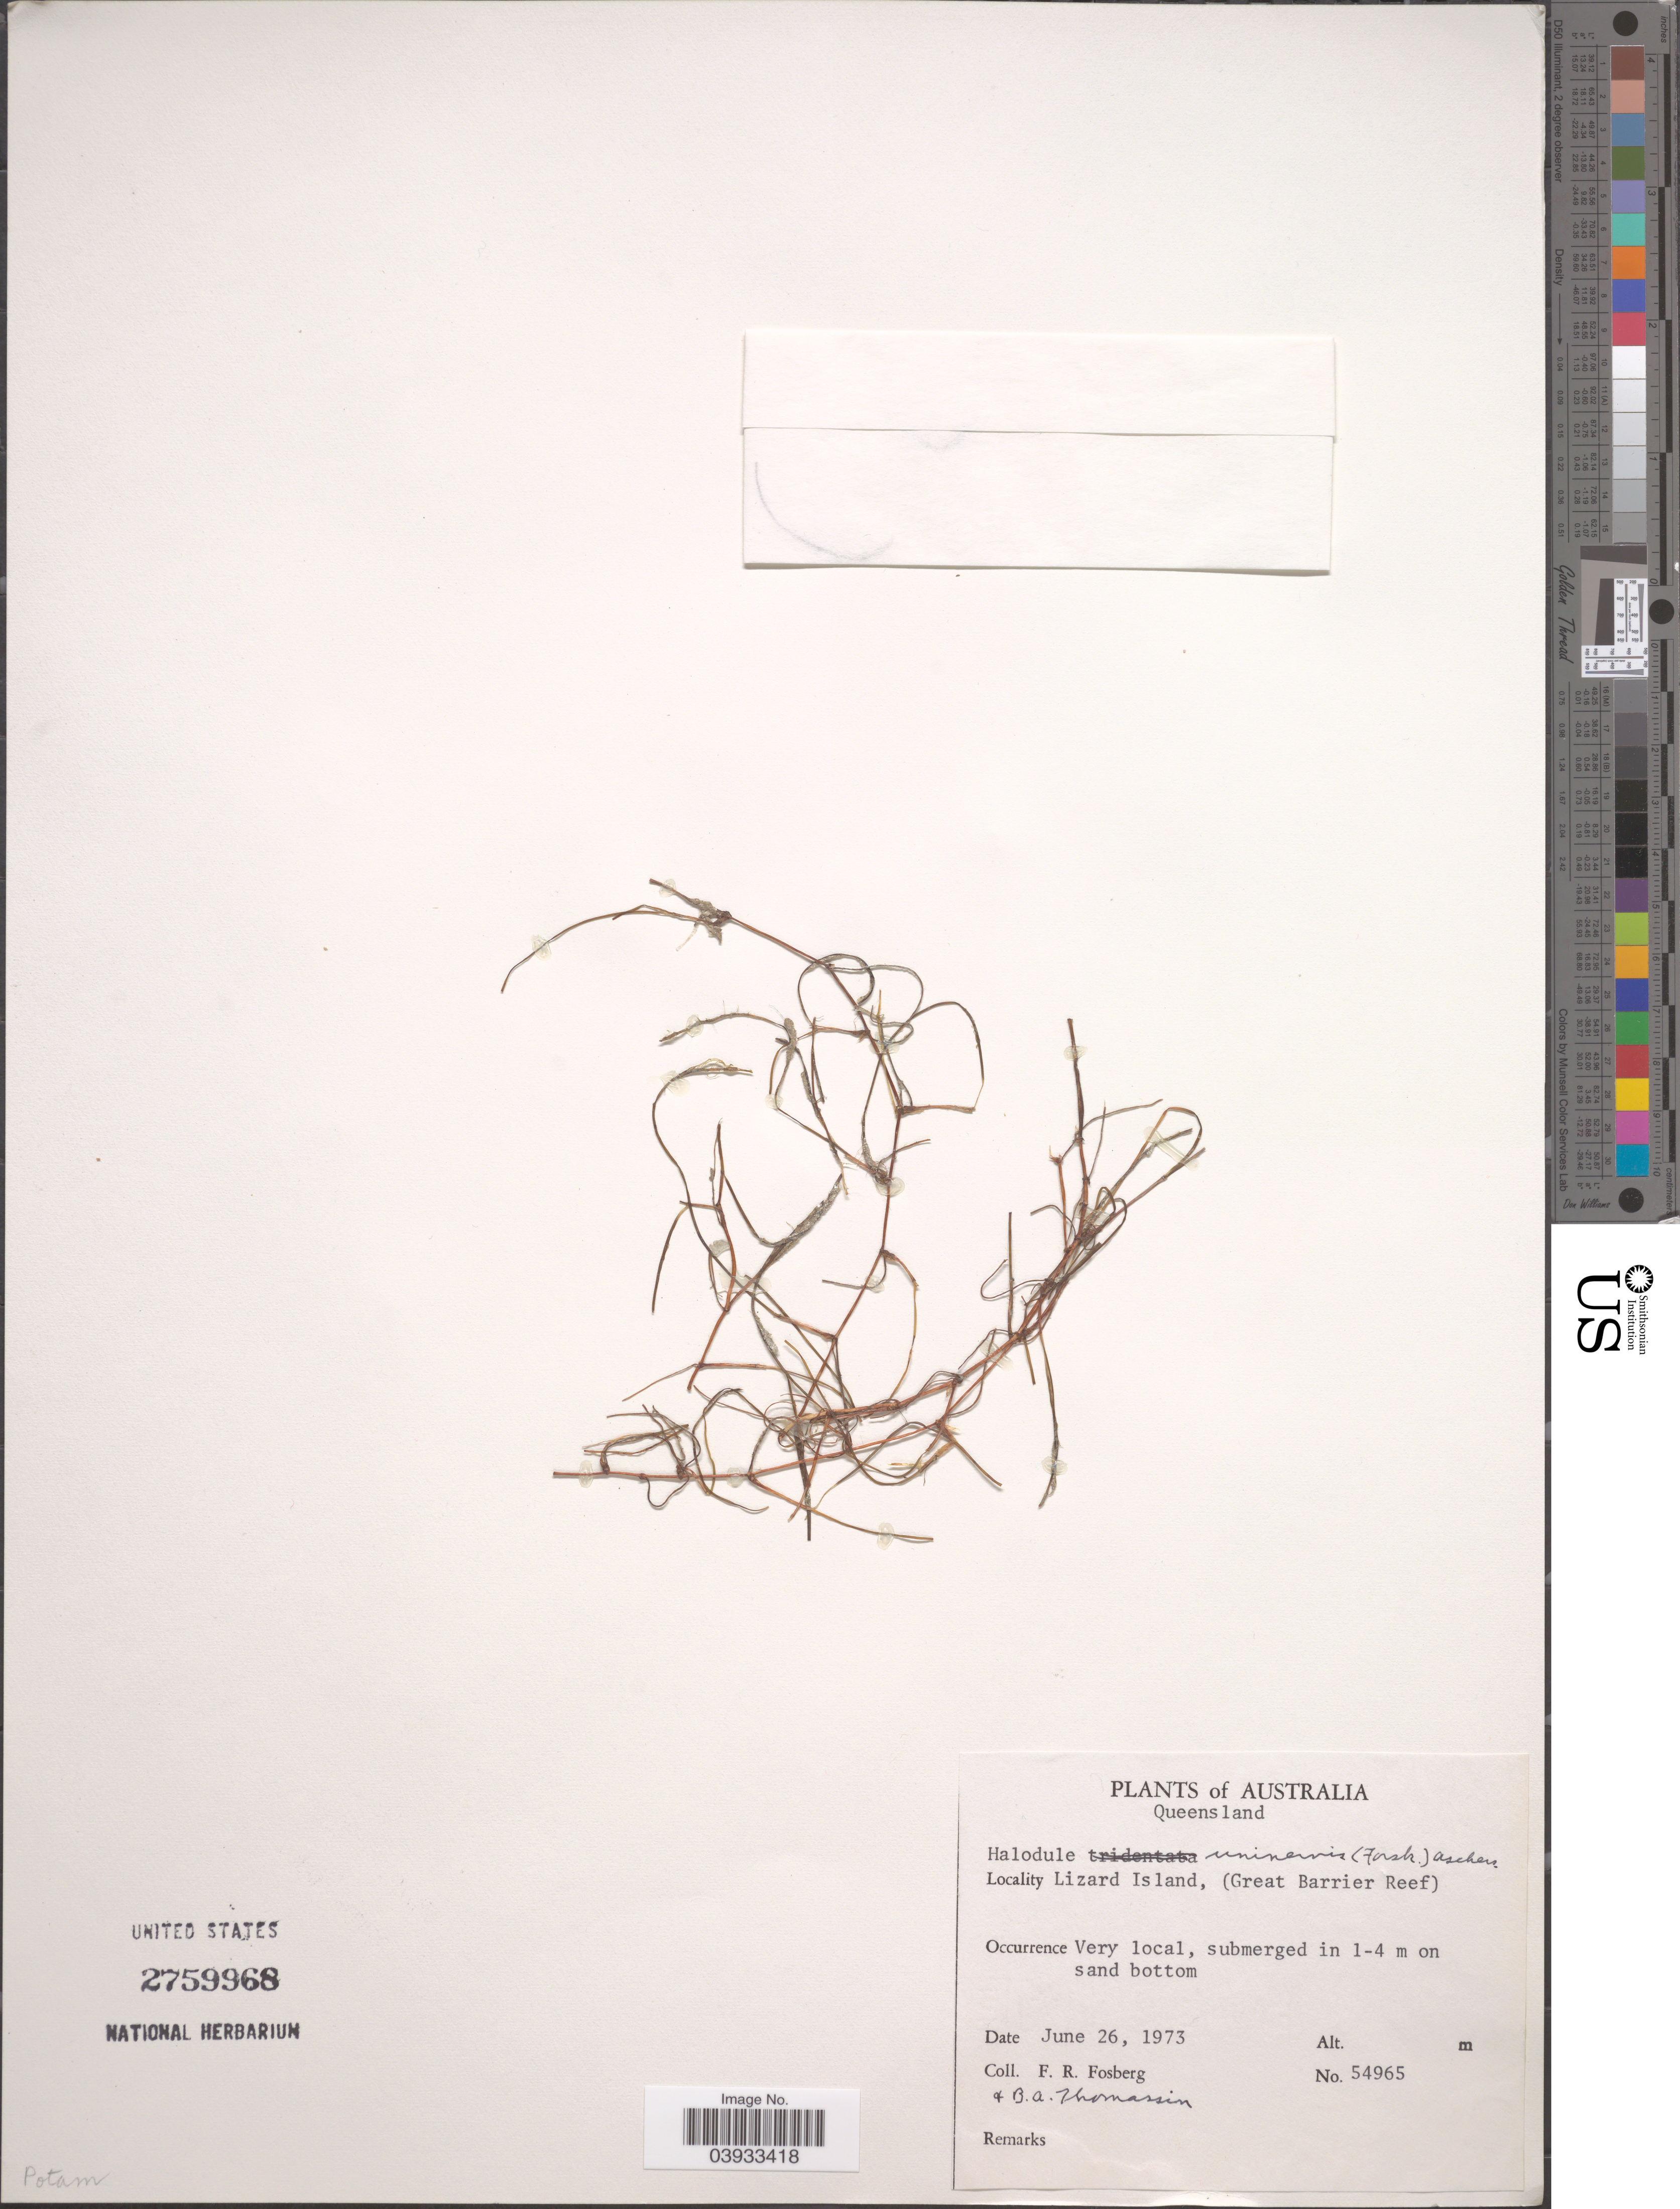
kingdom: Plantae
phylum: Tracheophyta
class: Liliopsida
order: Alismatales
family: Cymodoceaceae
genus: Halodule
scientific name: Halodule uninervis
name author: (Forssk.) Asch.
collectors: F. R. Fosberg & B. Thomassin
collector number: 54965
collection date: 1973-06-26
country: Australia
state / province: Queensland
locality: Lizard Island, (Great Barrier Reef).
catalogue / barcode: US 2759968